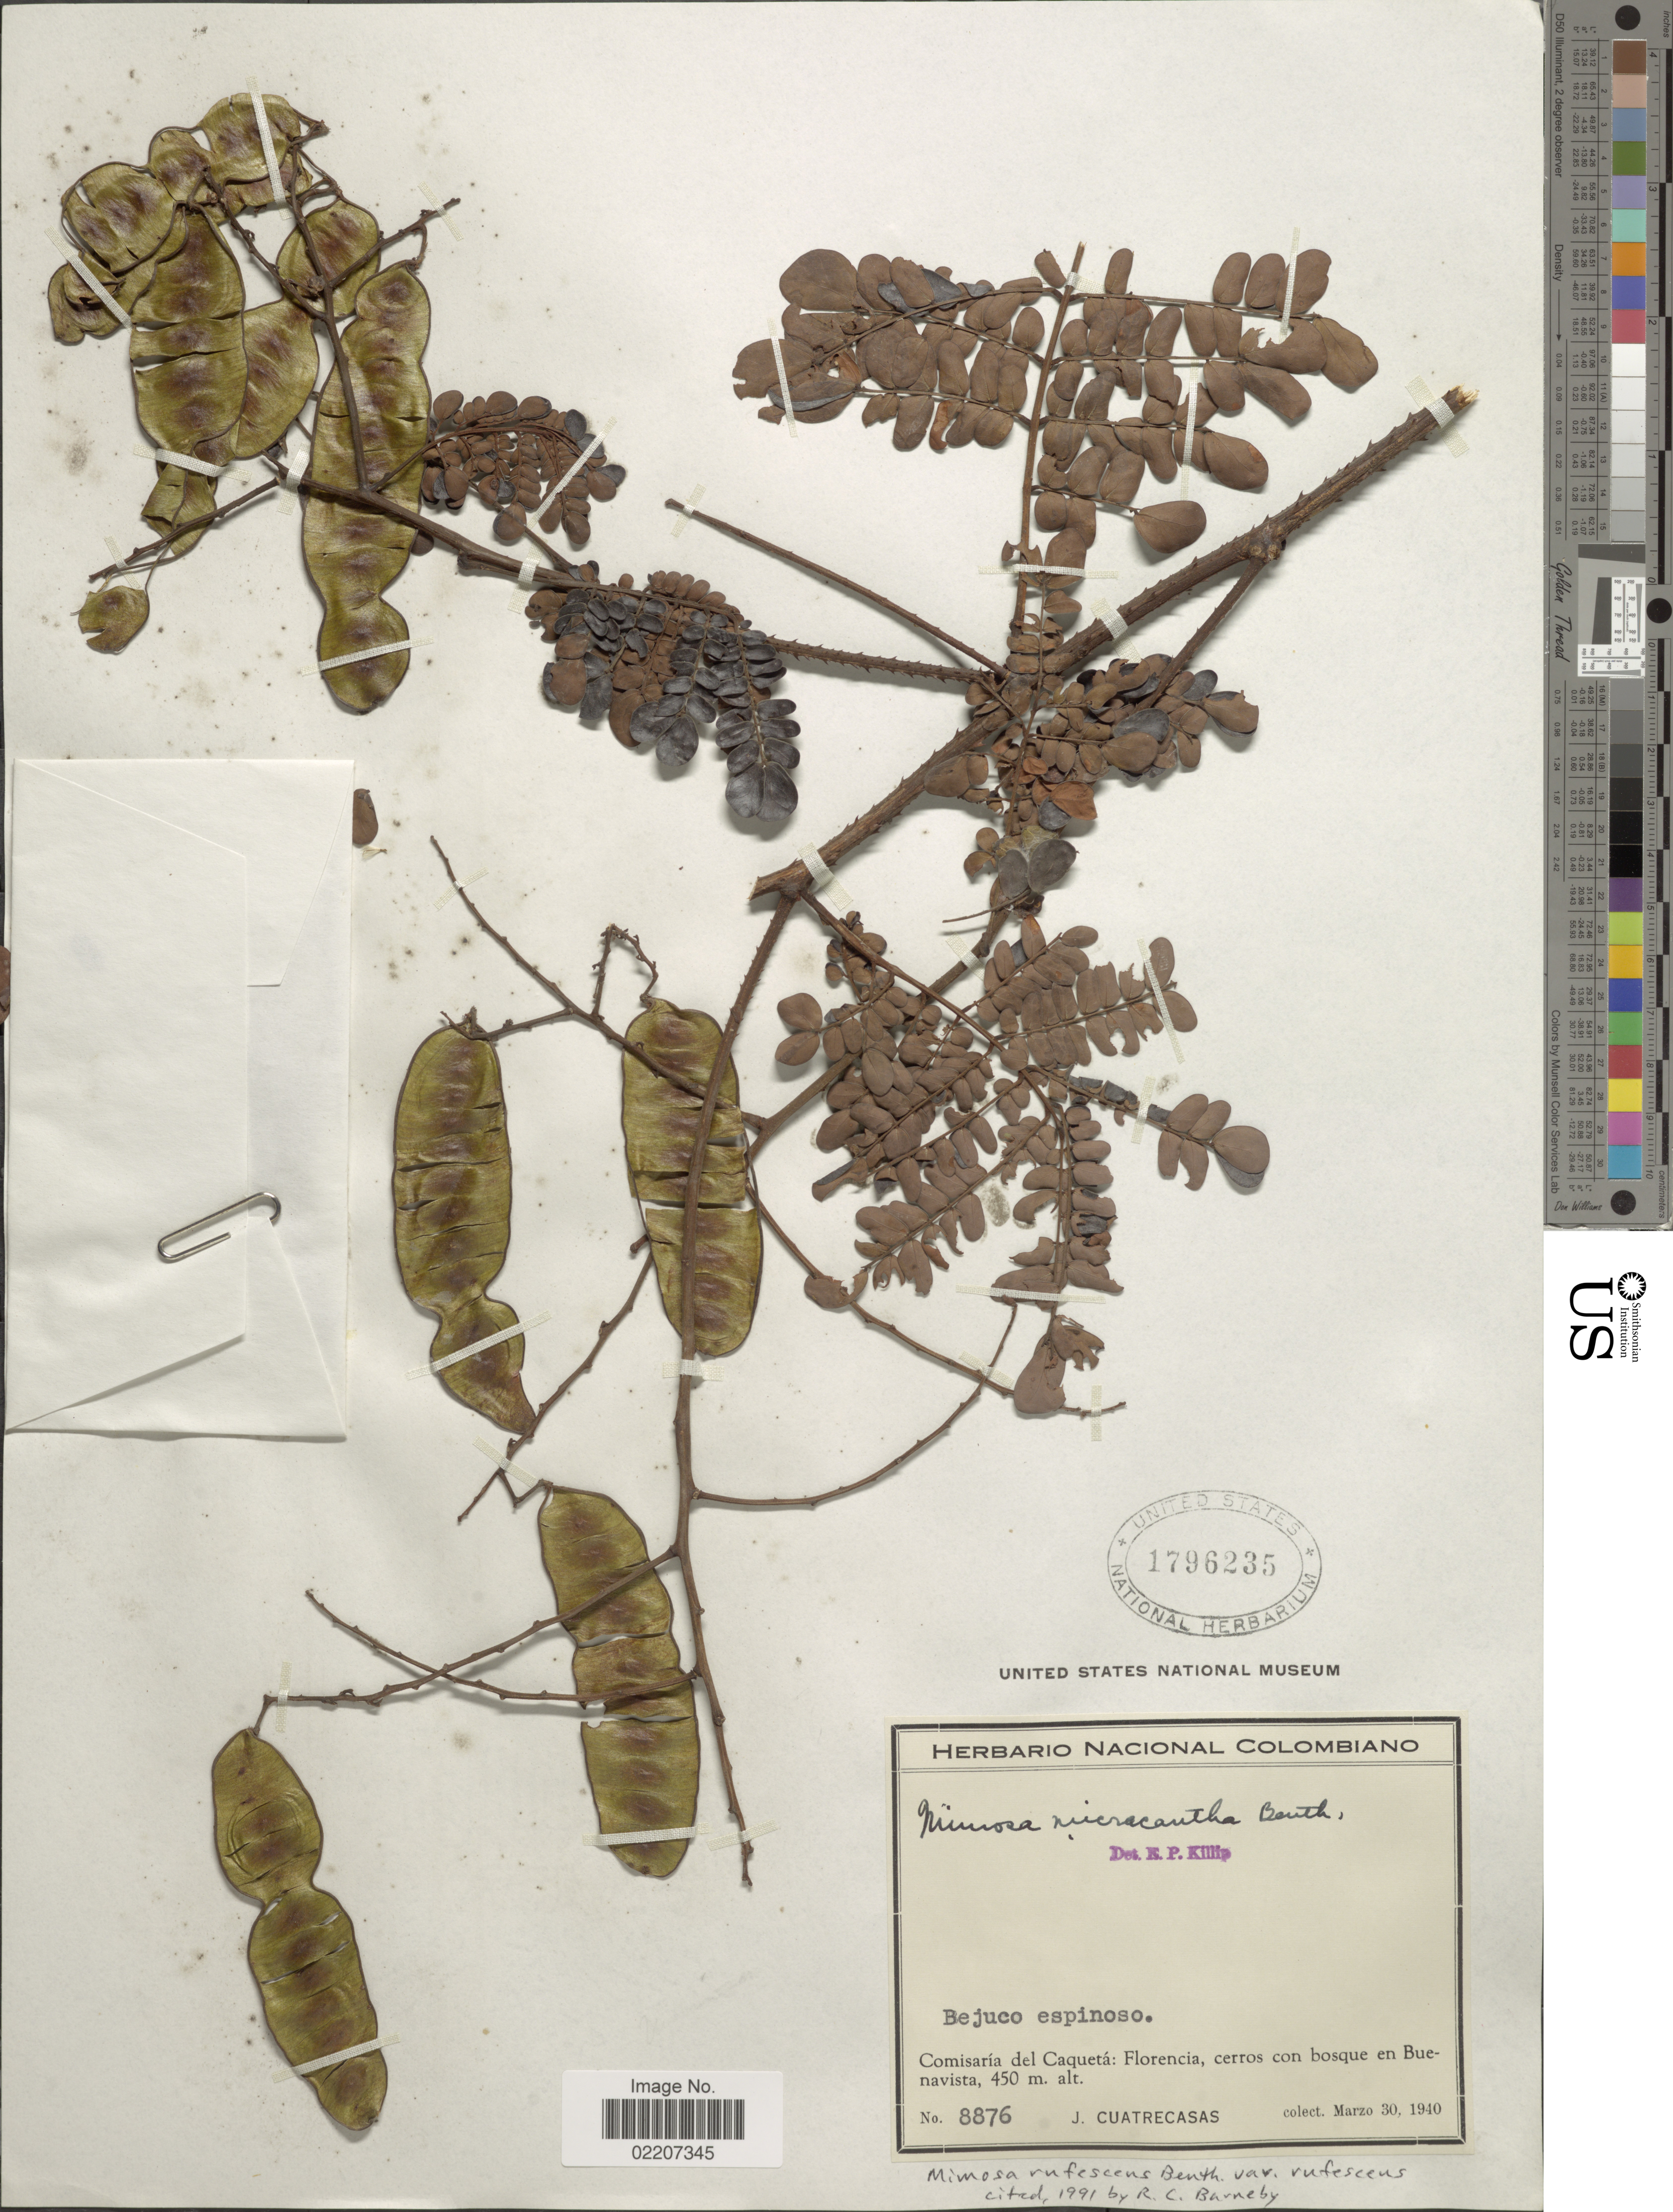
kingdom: Plantae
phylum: Tracheophyta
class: Magnoliopsida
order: Fabales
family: Fabaceae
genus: Mimosa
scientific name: Mimosa rufescens var. rufescens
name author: Benth.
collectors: J. Cuatrecasas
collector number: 8876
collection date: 1940-03-30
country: Colombia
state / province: Caquetá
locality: Comisaria del Caqueta: Florencia, cerros con bosque en Buenavista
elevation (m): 450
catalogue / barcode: US 1796235